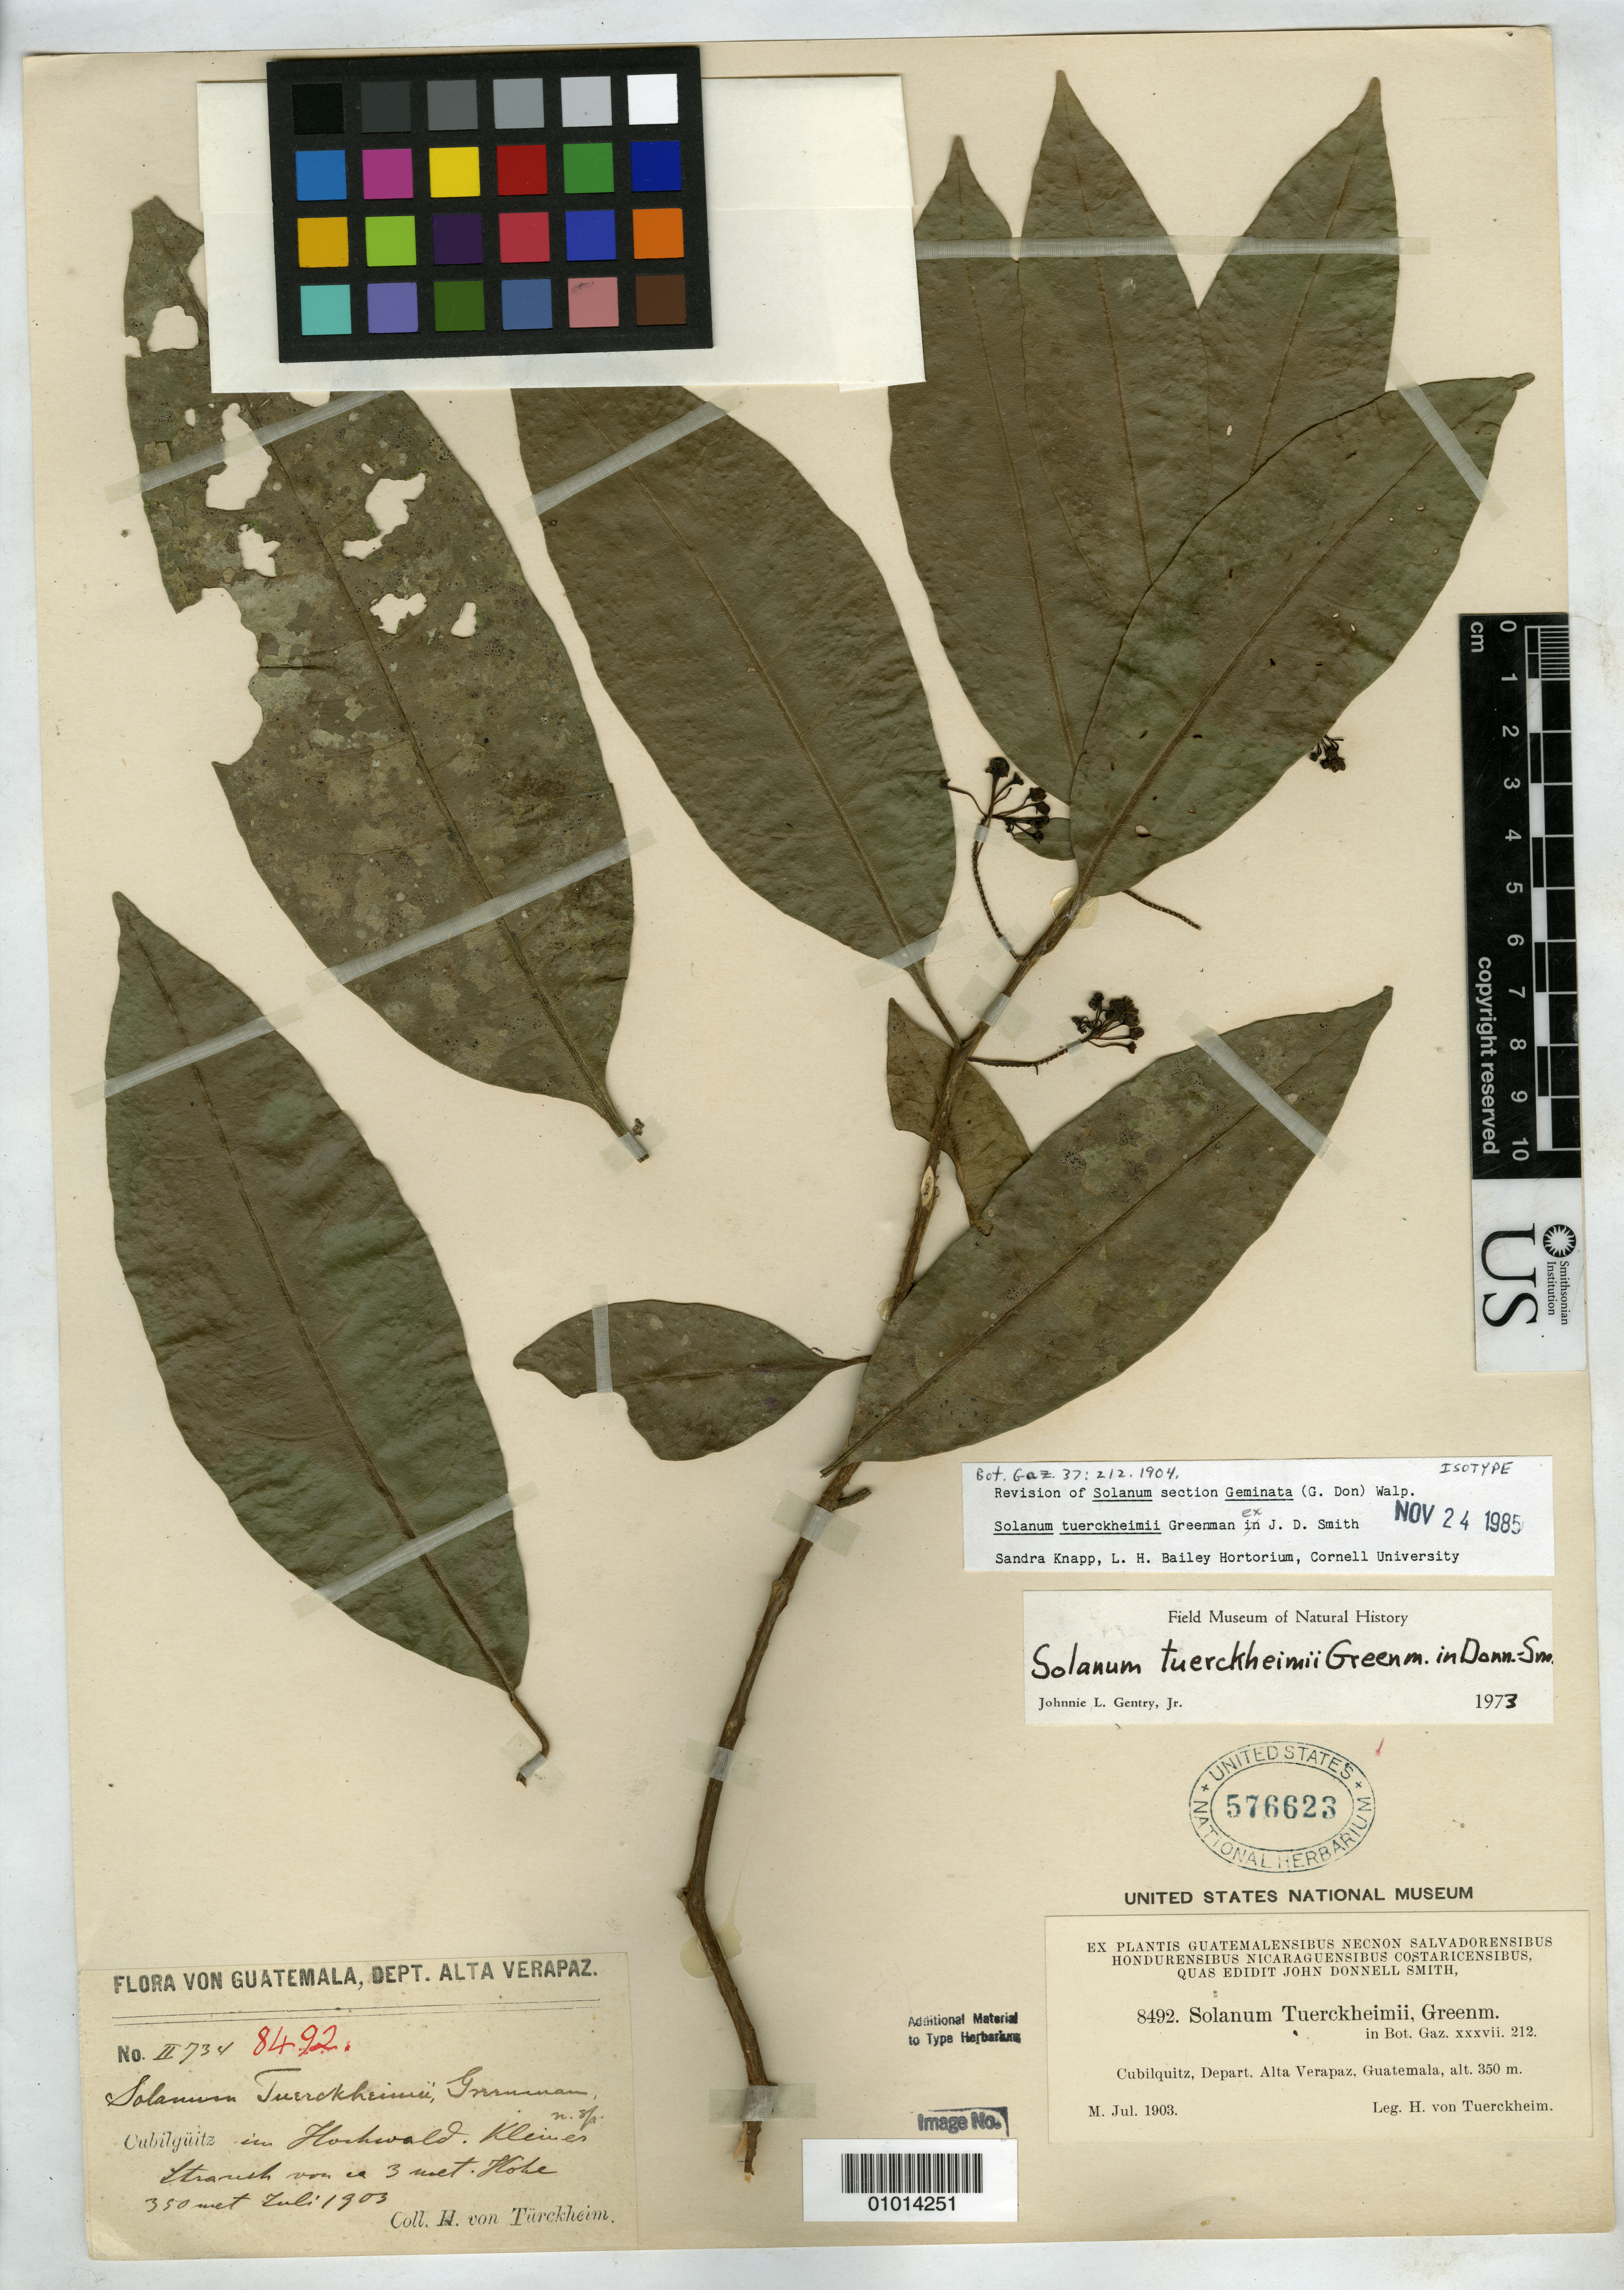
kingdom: Plantae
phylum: Tracheophyta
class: Magnoliopsida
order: Solanales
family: Solanaceae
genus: Solanum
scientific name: Solanum tuerckheimii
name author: Greenm. ex Donn. Sm.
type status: Isotype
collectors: H. von Türckheim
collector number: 8492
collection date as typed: Jul 1903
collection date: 1903-07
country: Guatemala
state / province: Alta Verapaz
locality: Cubilquitz.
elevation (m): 350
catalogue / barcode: US 576623